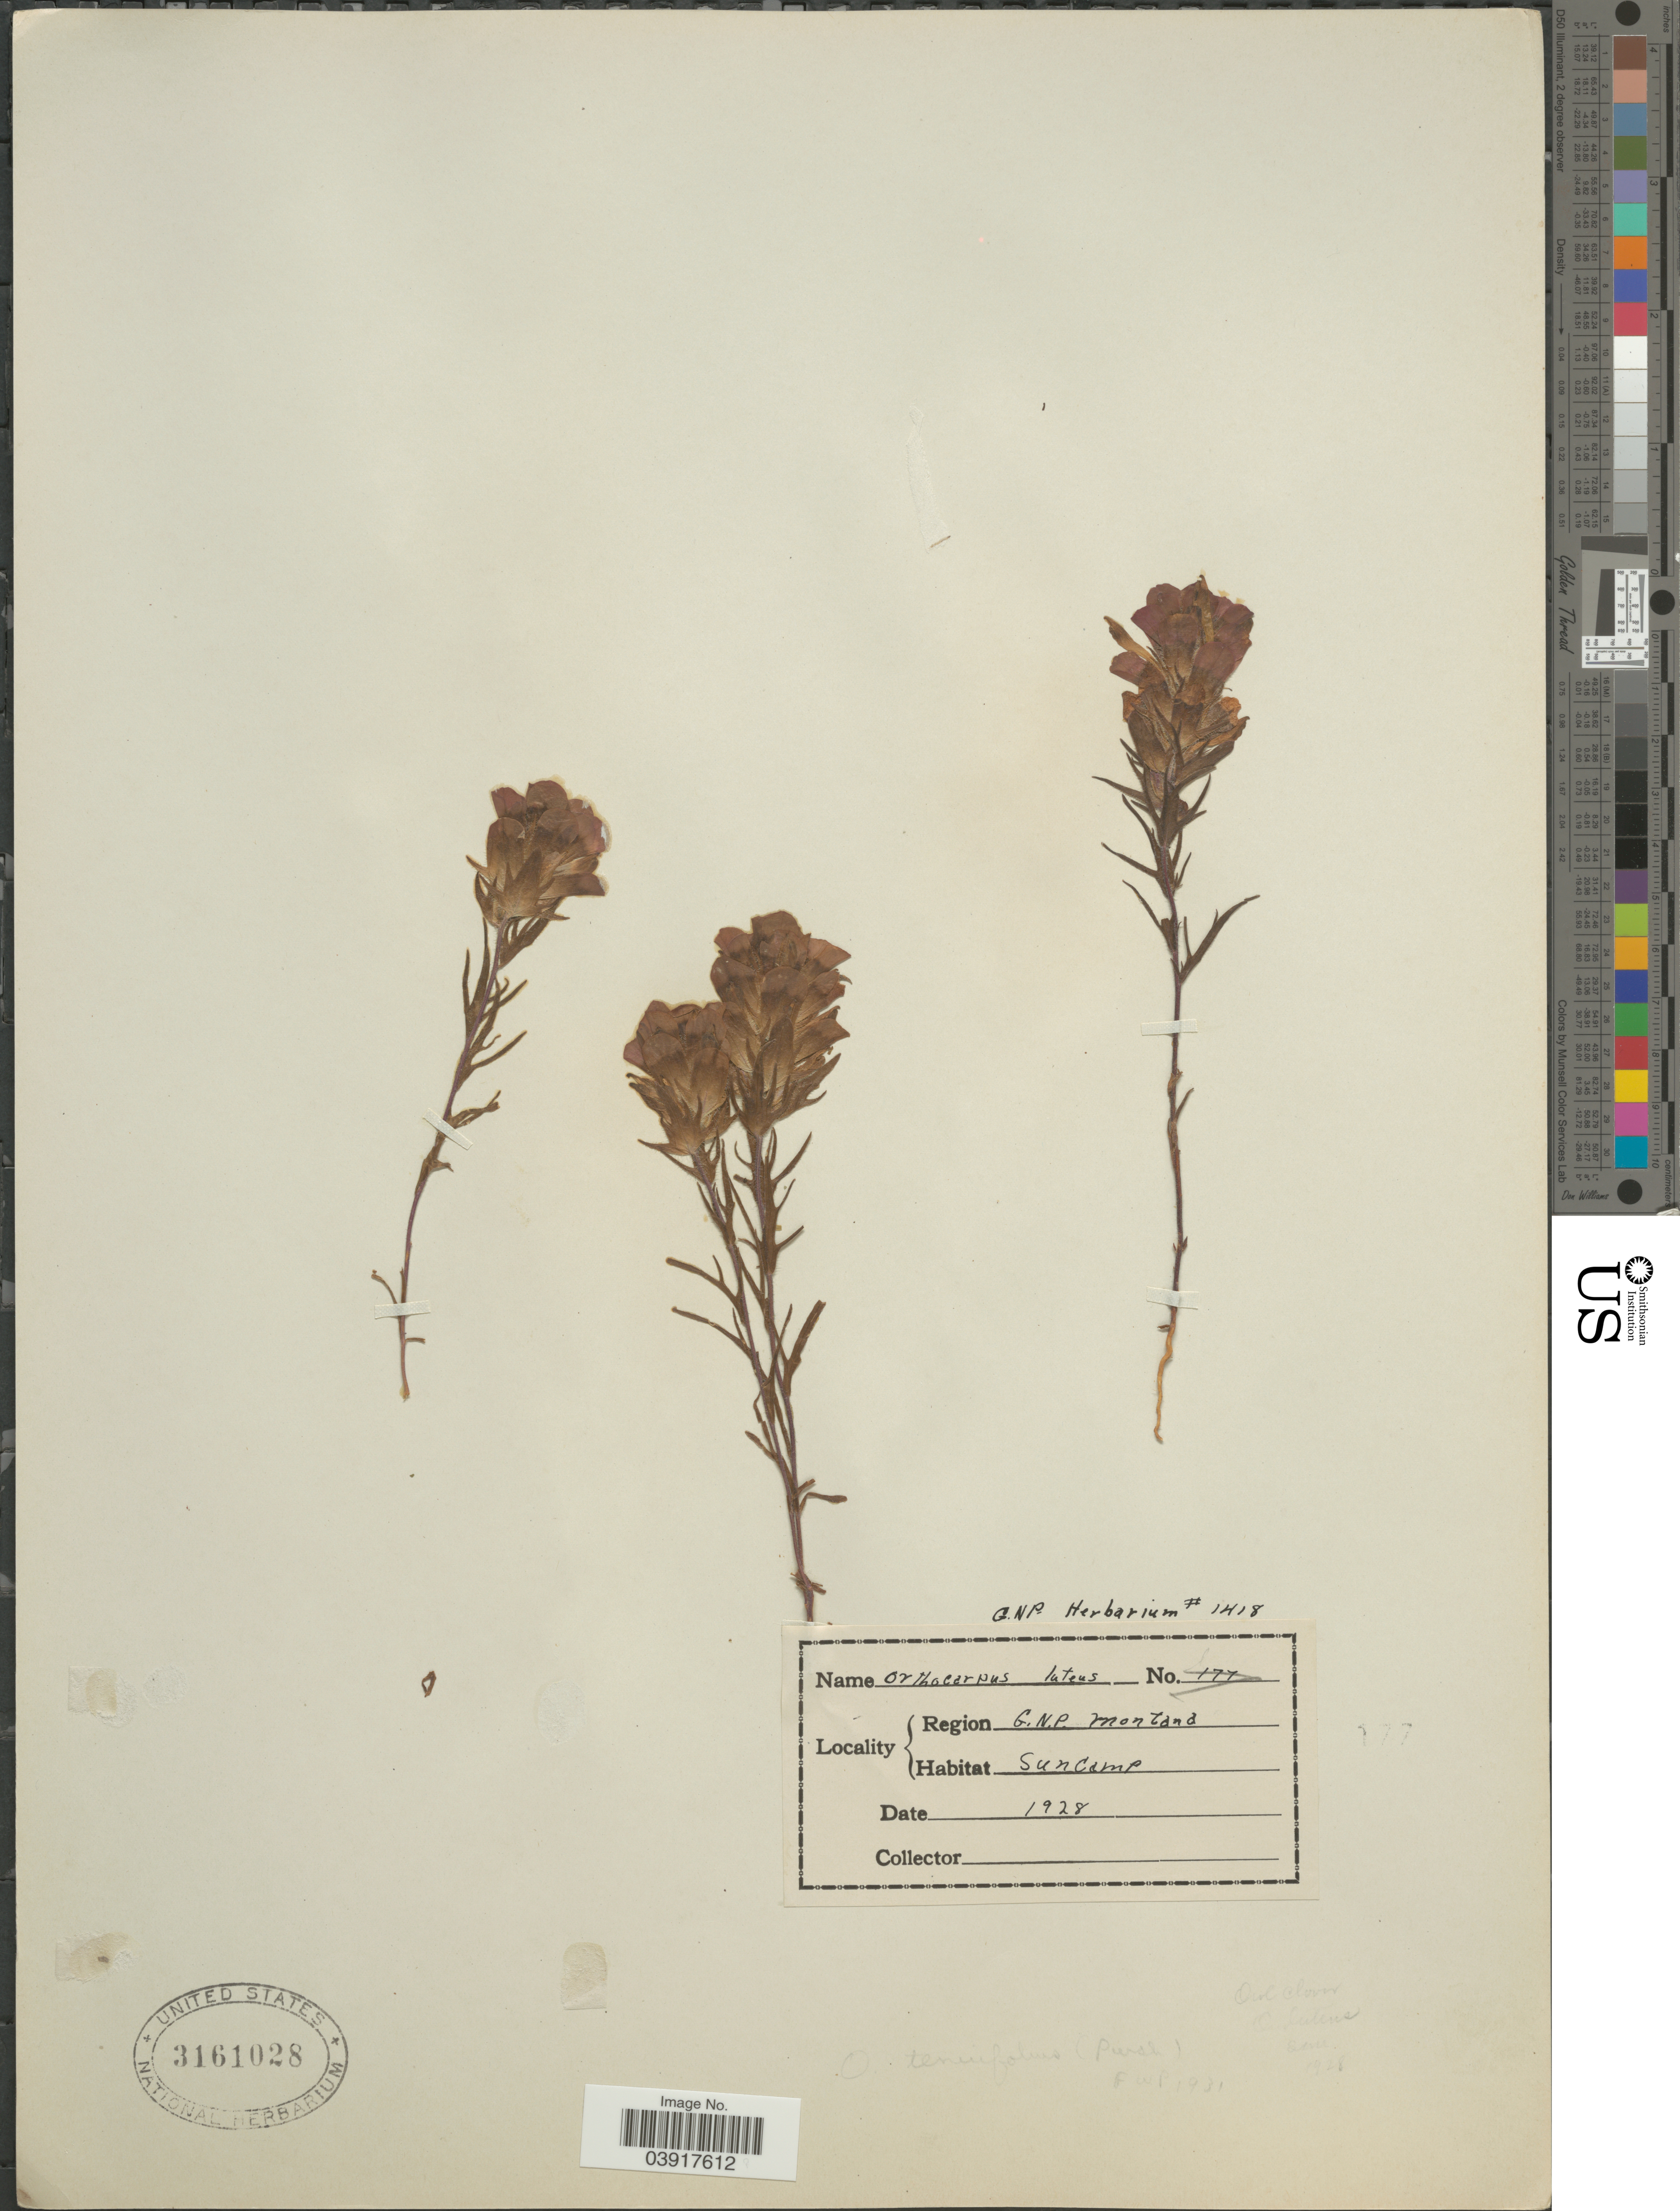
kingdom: Plantae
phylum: Tracheophyta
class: Magnoliopsida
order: Lamiales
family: Orobanchaceae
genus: Orthocarpus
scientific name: Orthocarpus luteus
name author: Nutt.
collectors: ex herb. G. N. P.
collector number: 1418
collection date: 1928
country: United States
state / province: Montana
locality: Region G.N.P., Suncamp.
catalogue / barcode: US 3161028